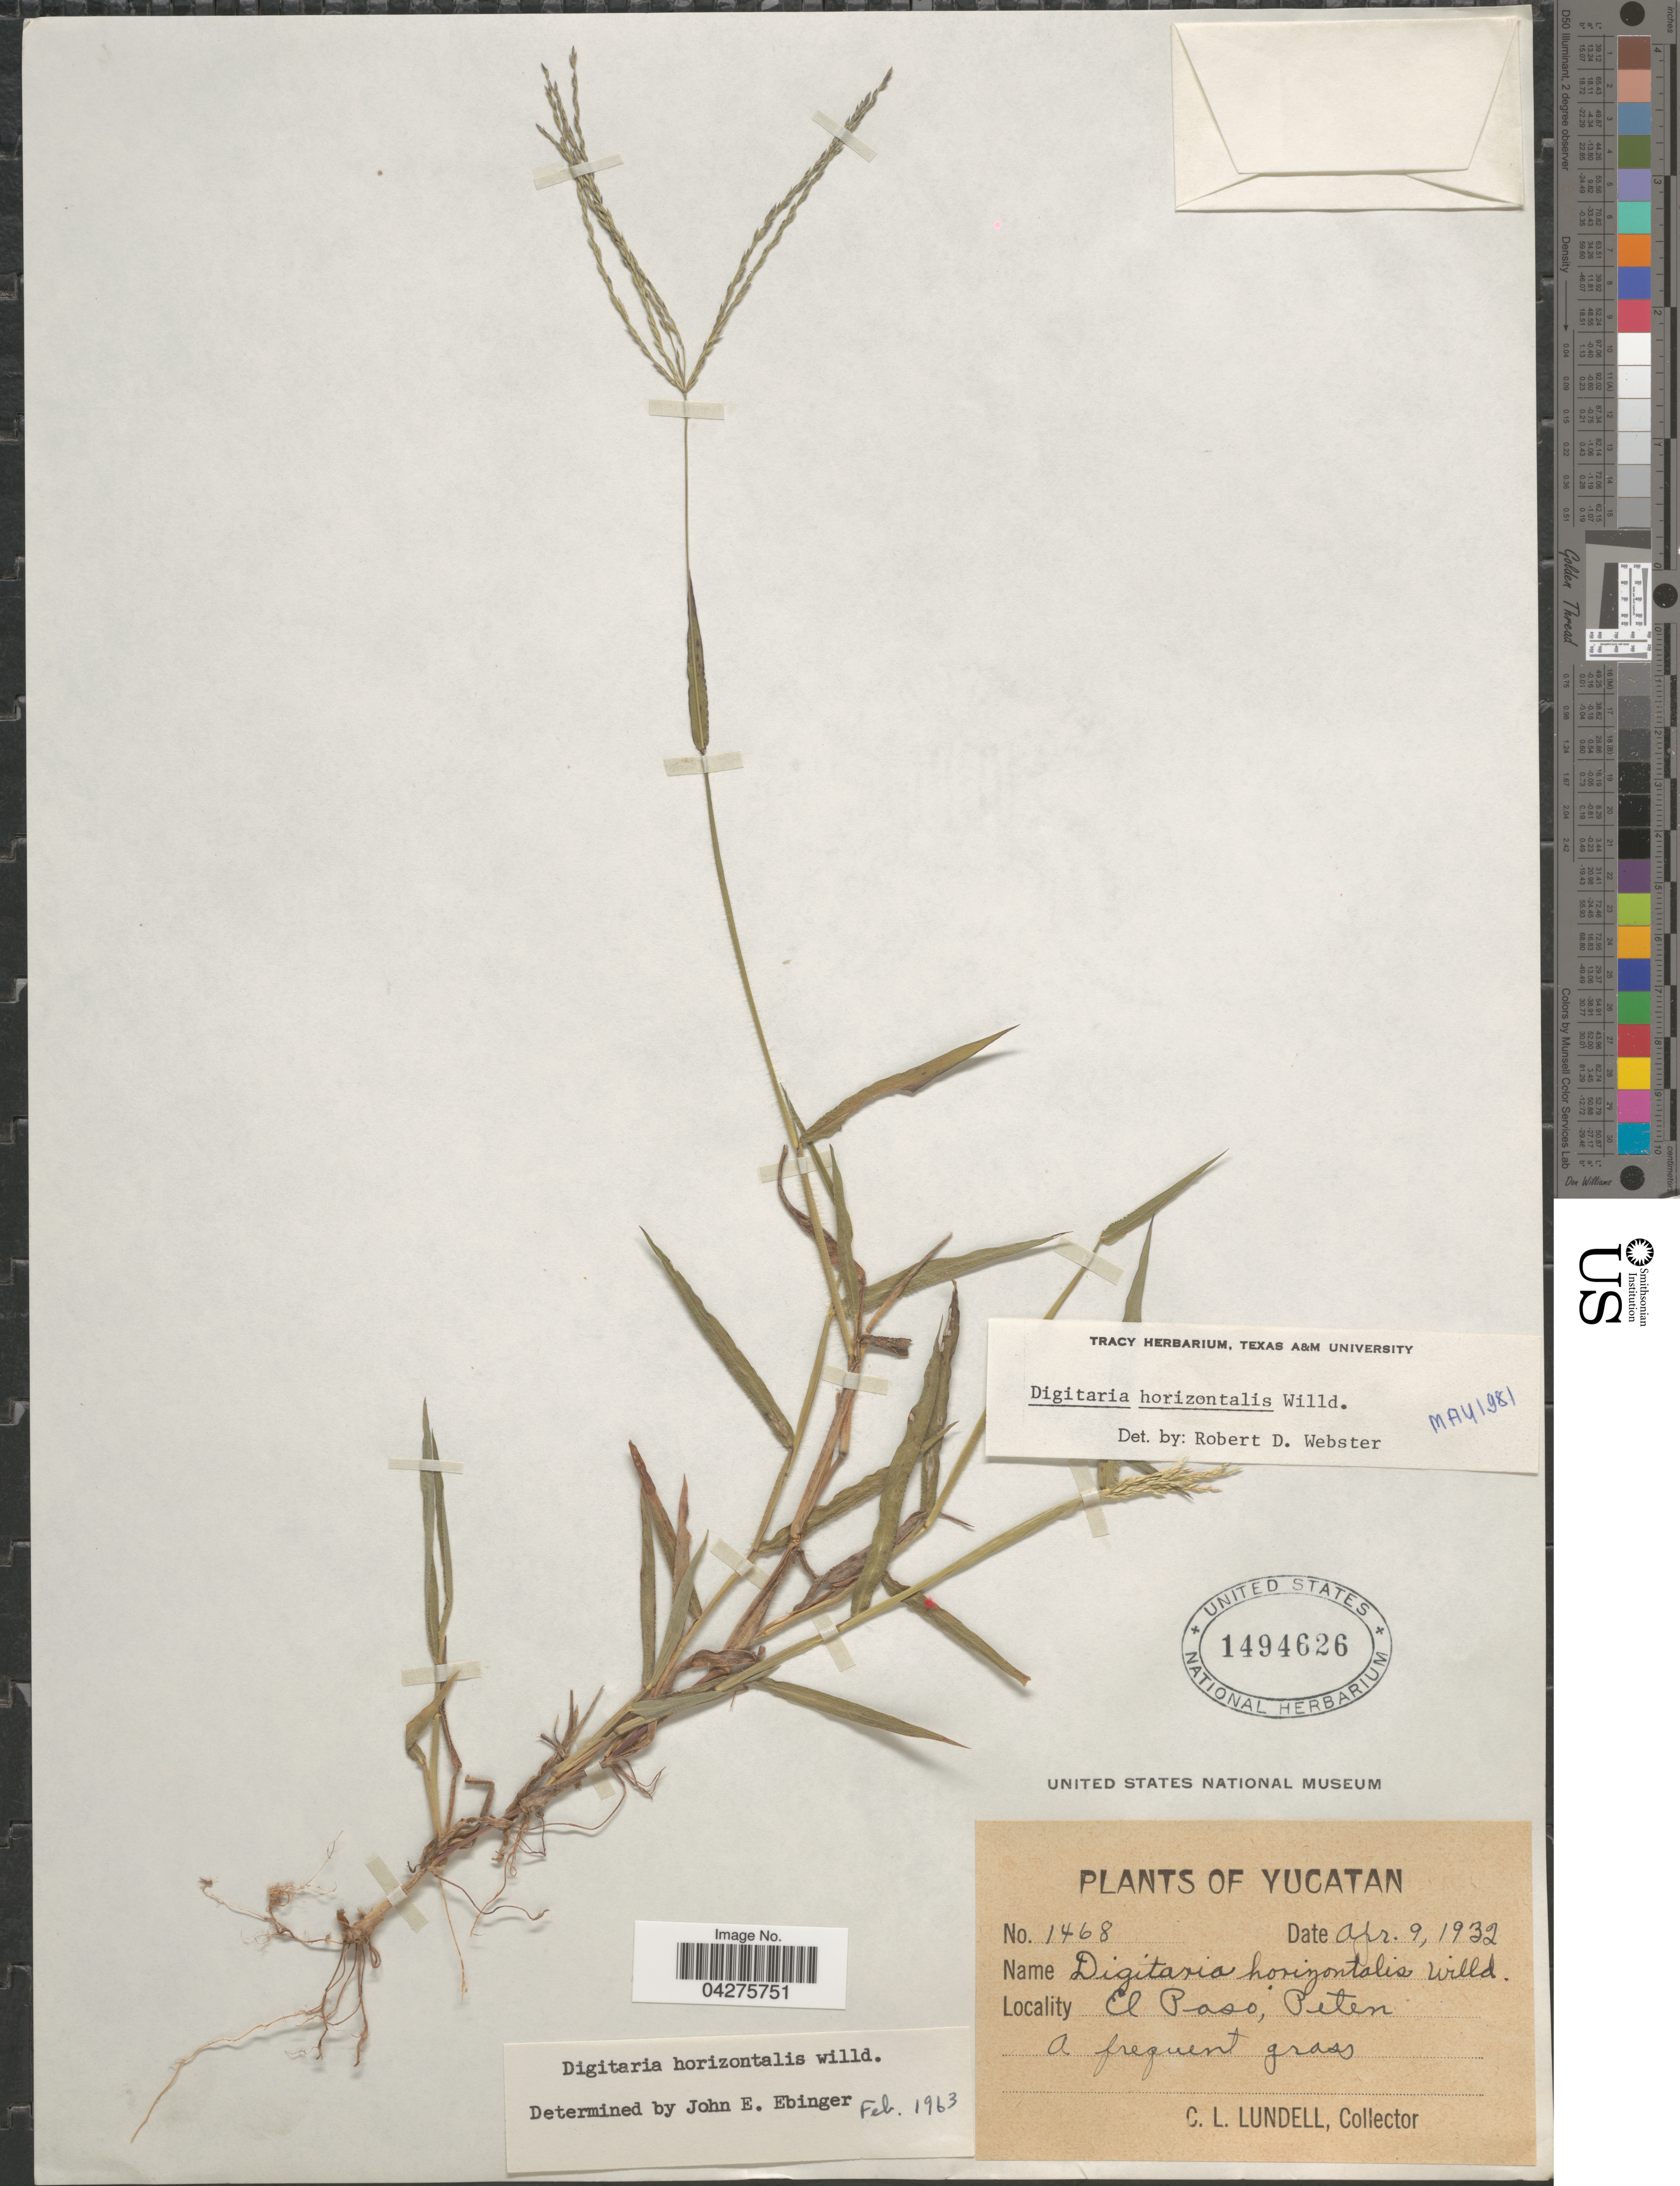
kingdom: Plantae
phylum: Tracheophyta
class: Liliopsida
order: Poales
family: Poaceae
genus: Digitaria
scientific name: Digitaria horizontalis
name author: Willd.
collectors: C. L. Lundell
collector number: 1468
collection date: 1932-04-09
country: Guatemala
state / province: El Peten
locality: Yucatan. El Paso, Peten.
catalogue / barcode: US 1494626